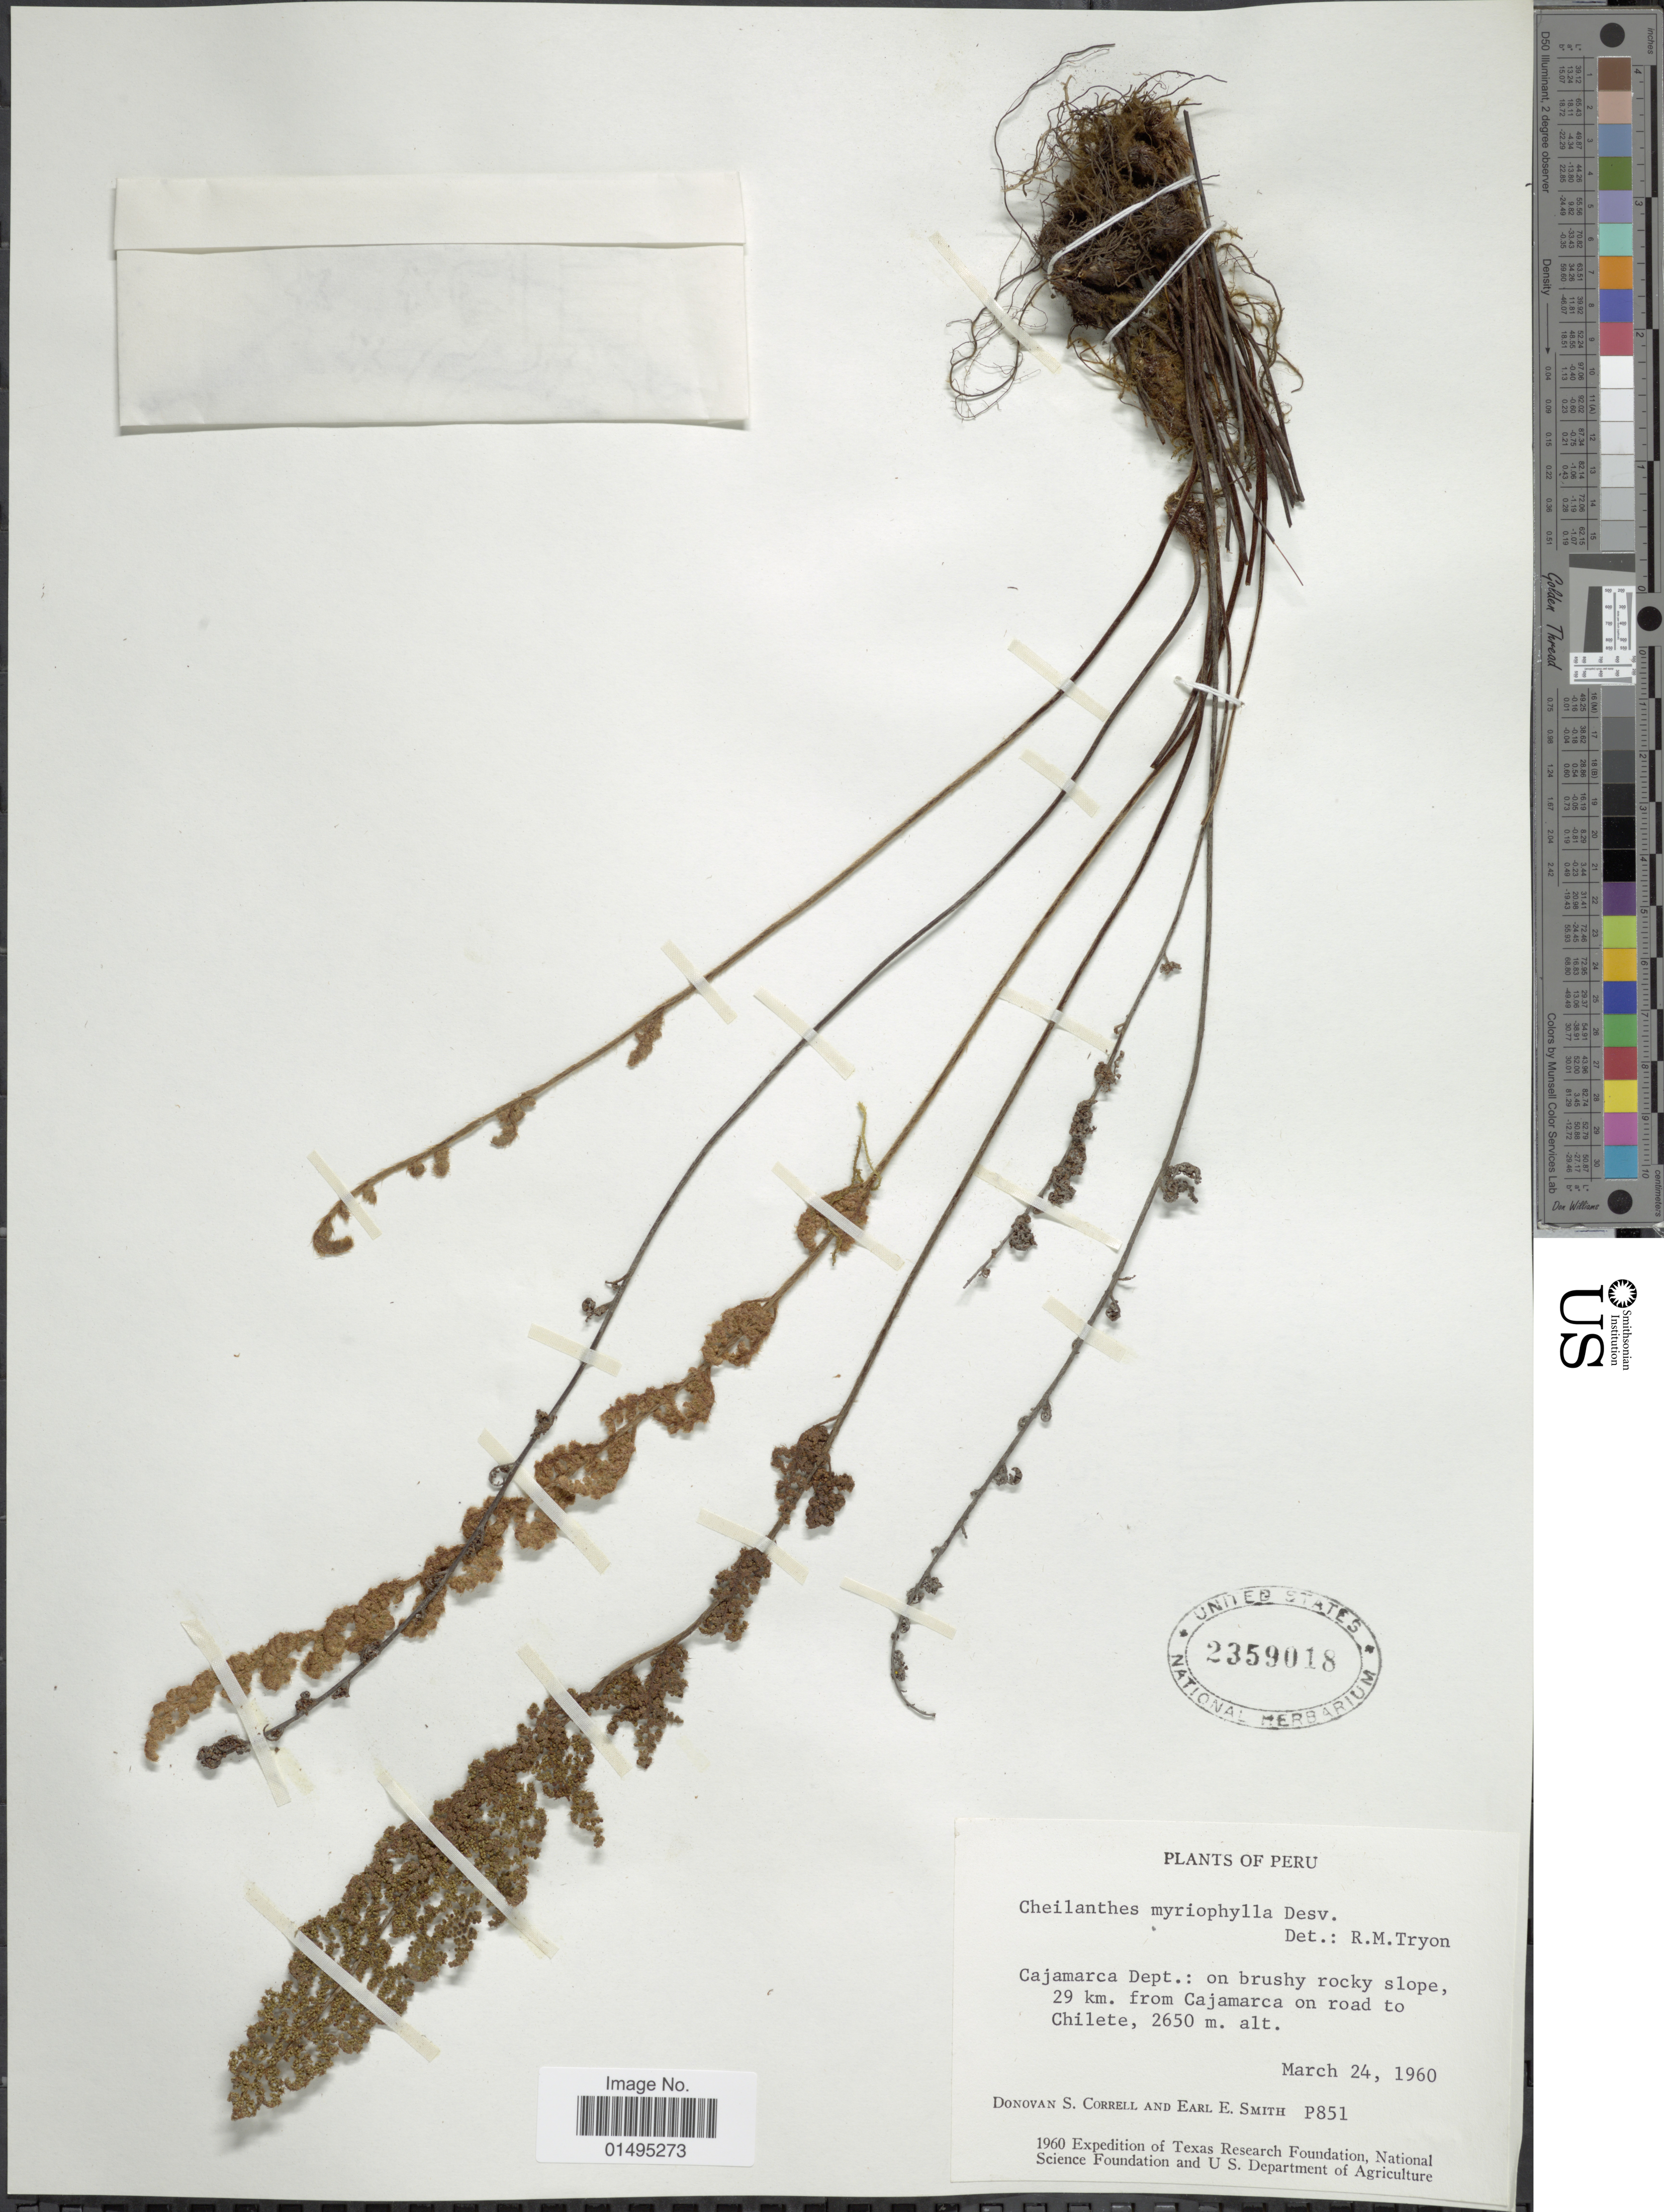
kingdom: Plantae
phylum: Tracheophyta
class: Polypodiopsida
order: Polypodiales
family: Pteridaceae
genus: Myriopteris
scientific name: Myriopteris myriophylla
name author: (Desv.) J. Sm.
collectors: D. S. Correll & E. E. Smith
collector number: P851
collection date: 1960-03-24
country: Peru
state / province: Cajamarca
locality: Peru, Cajamarca Dept.: on brushy rocky slope, 29 km. from Cajamarca on road to Chilete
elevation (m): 2650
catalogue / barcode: US 2359018